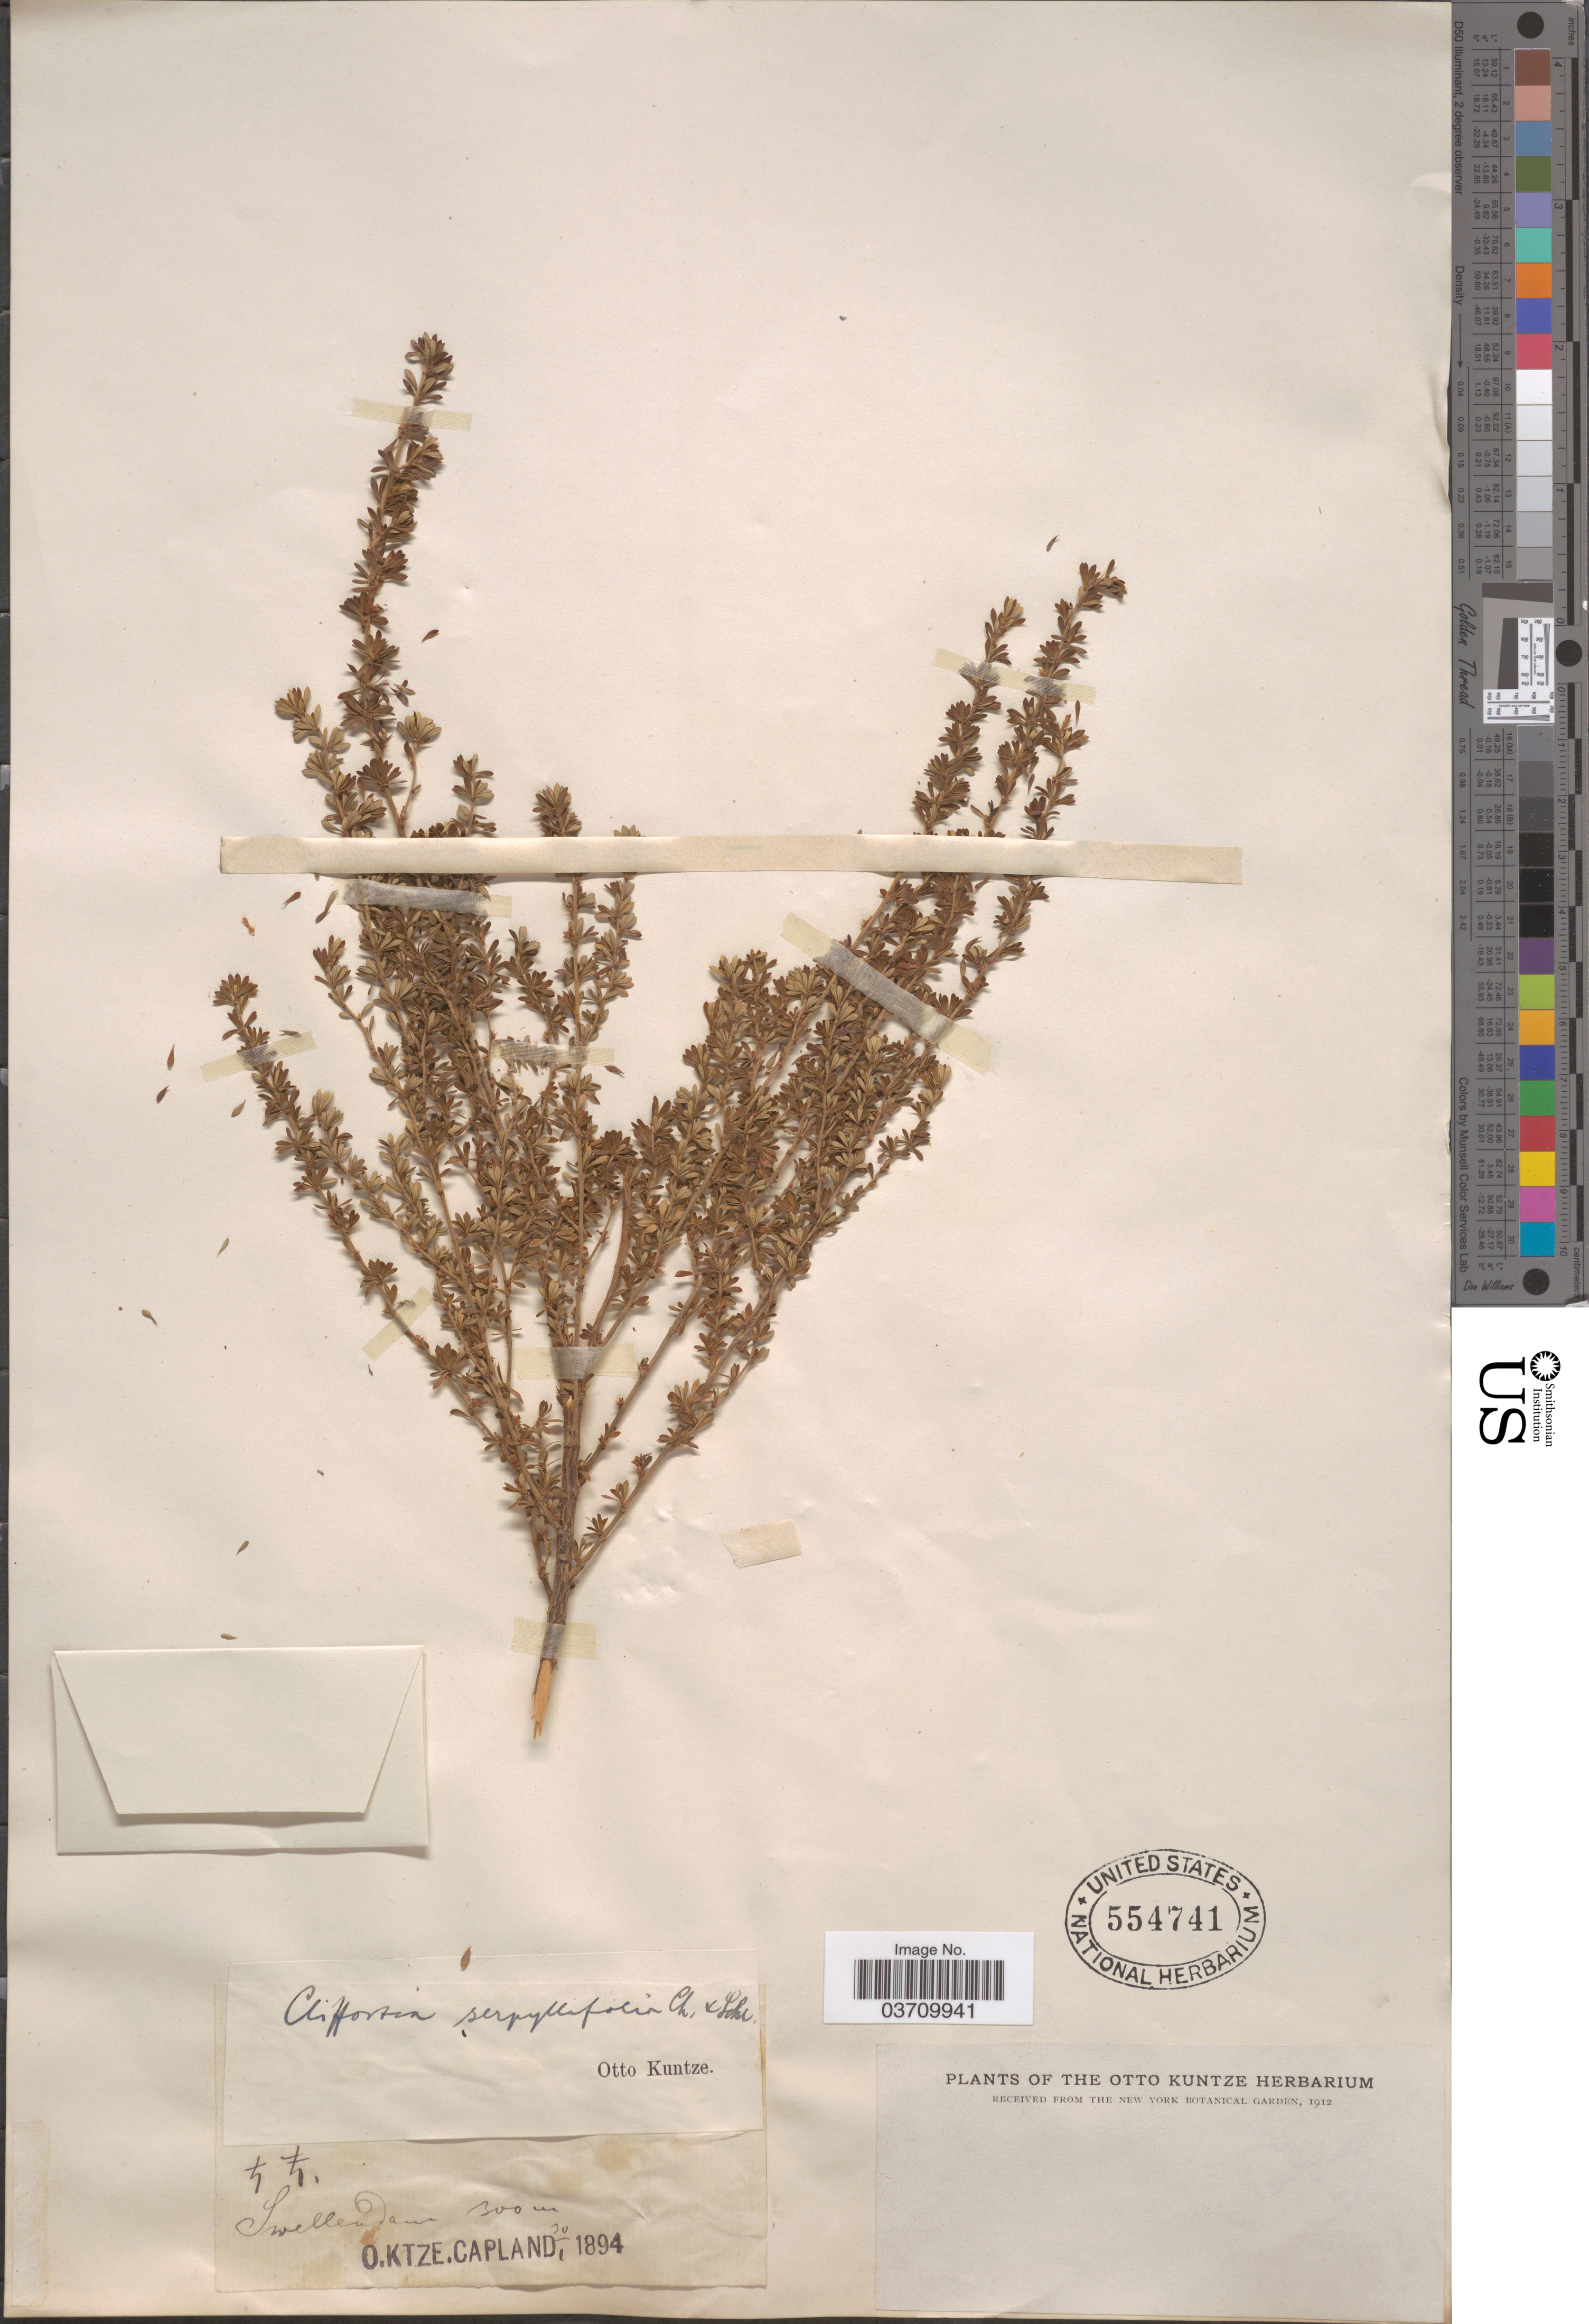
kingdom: Plantae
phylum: Tracheophyta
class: Magnoliopsida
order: Rosales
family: Rosaceae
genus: Cliffortia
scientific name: Cliffortia serpyllifolia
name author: Cham. & Schltdl.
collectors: C.E.O. Kuntze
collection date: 1894-01-30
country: South Africa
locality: Swellendam. Capland.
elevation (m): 300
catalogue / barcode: US 554741